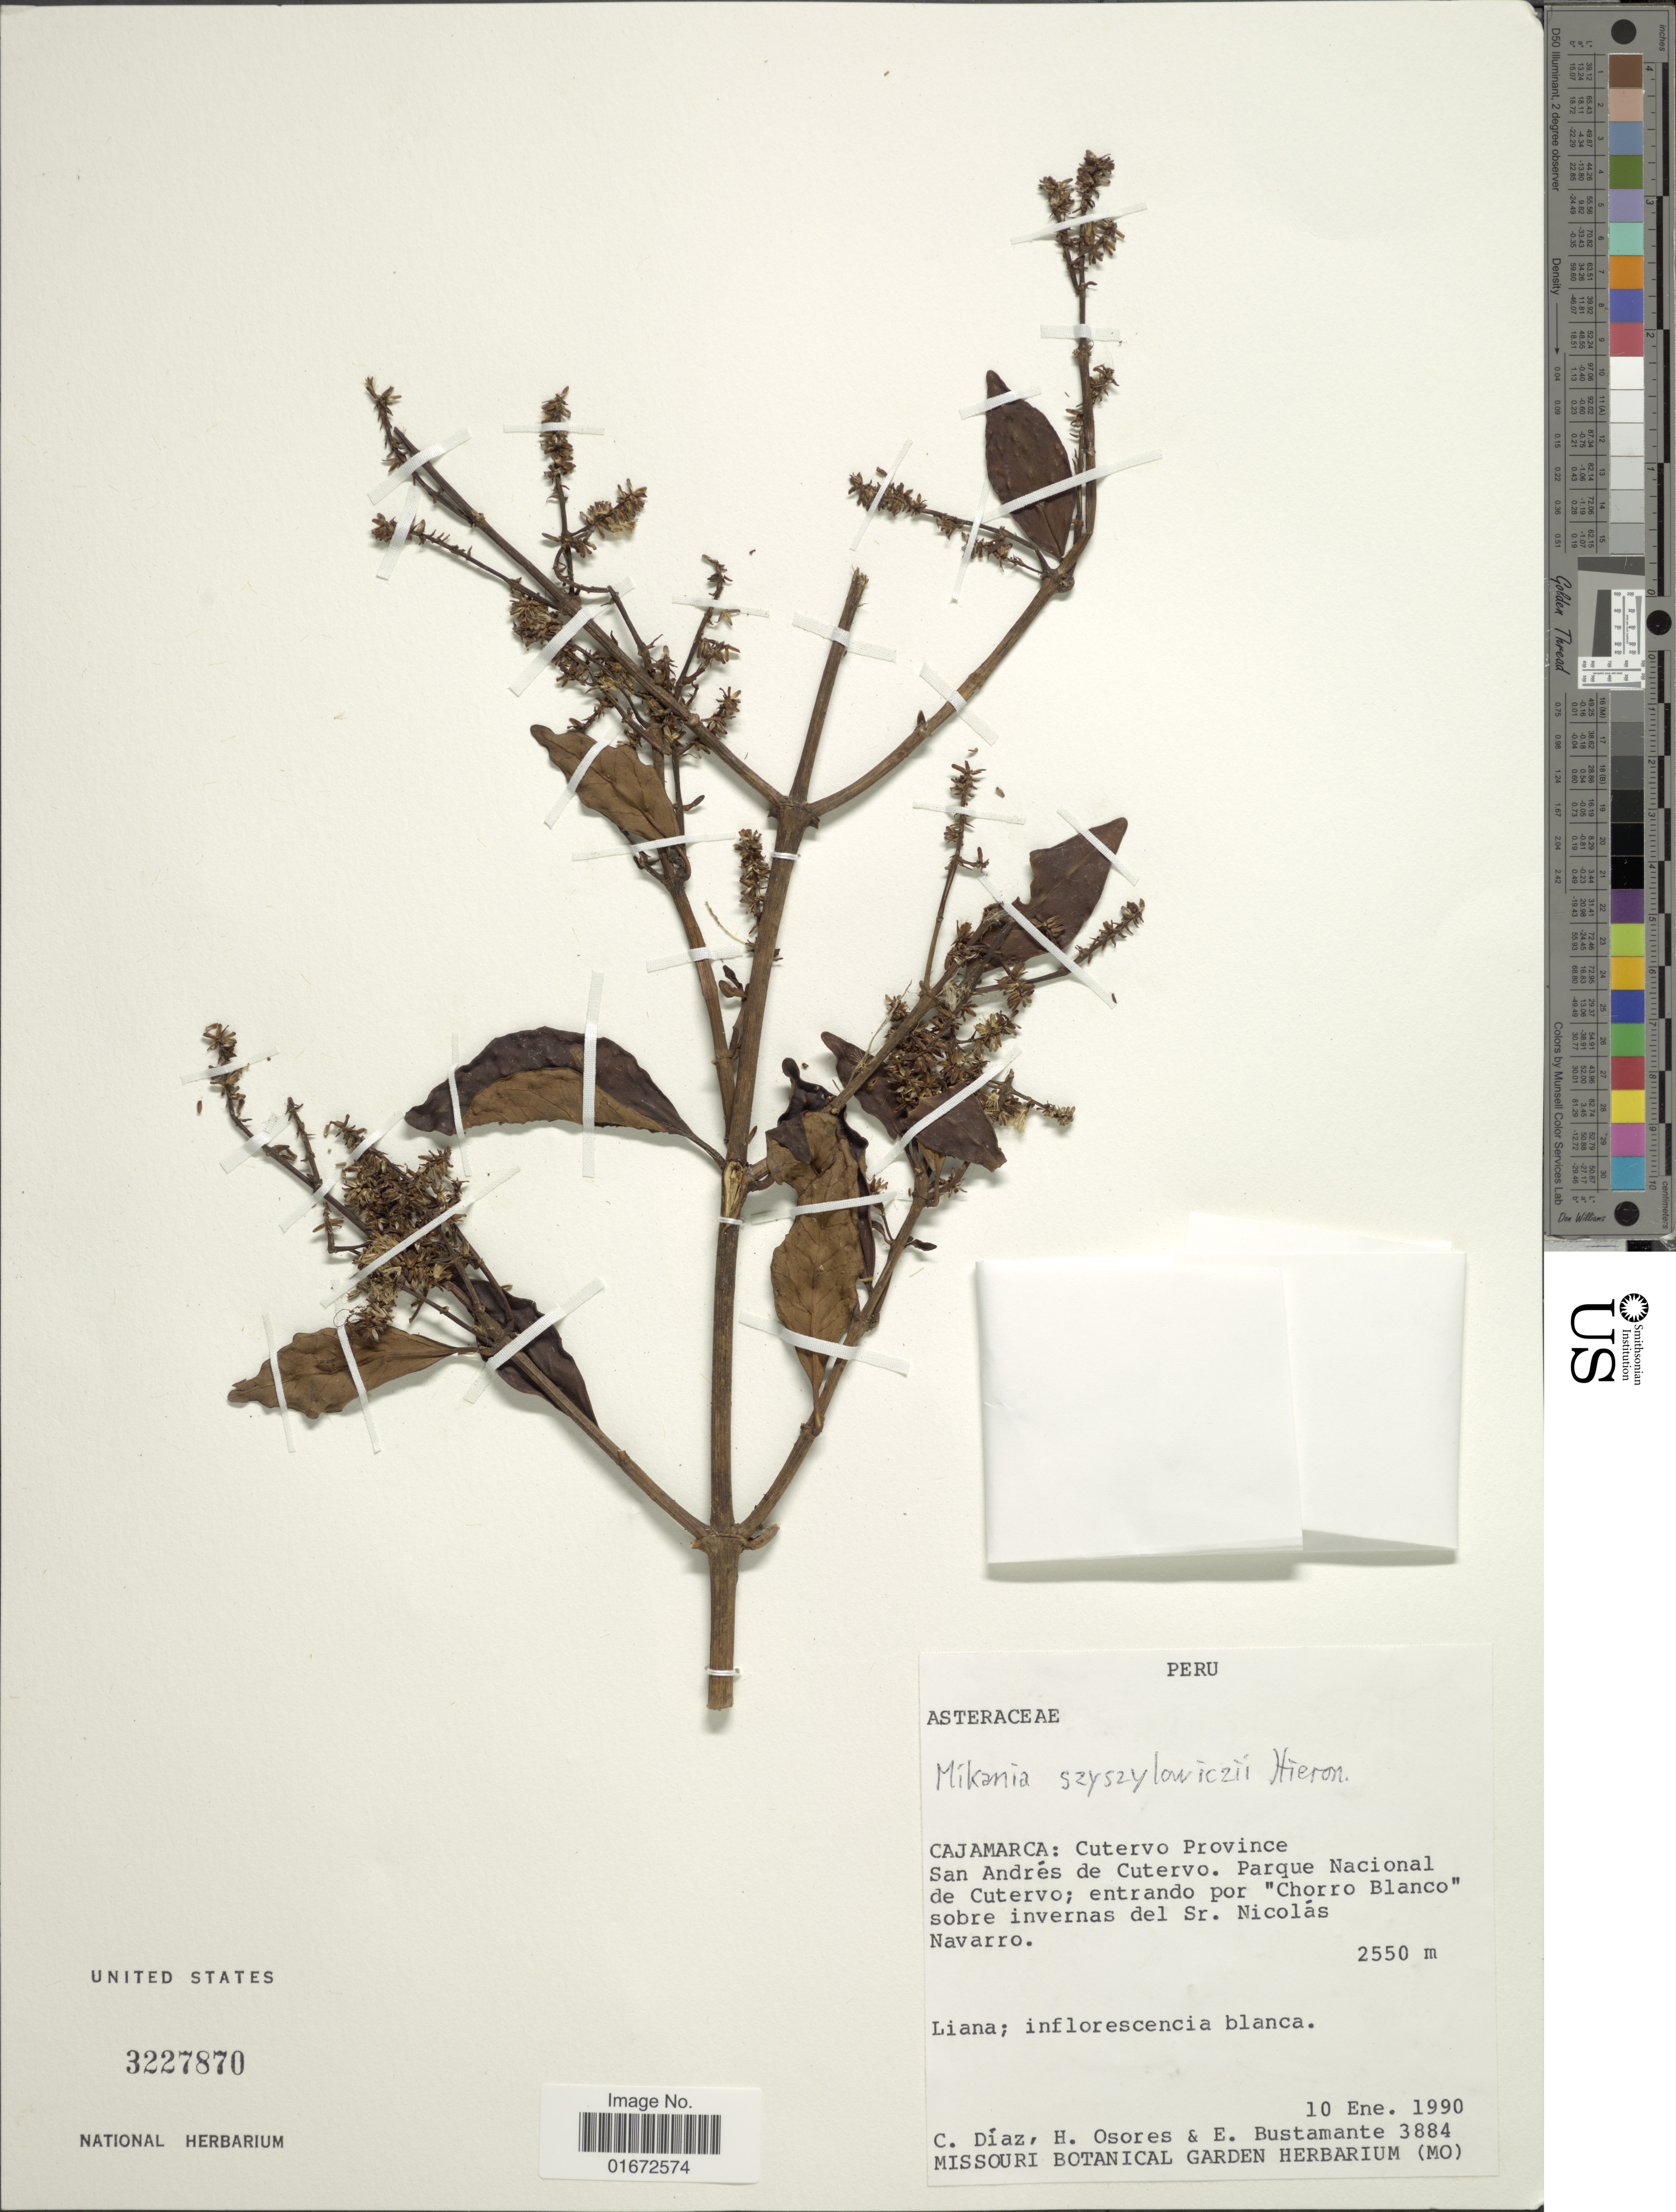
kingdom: Plantae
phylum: Tracheophyta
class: Magnoliopsida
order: Asterales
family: Asteraceae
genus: Mikania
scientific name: Mikania szyszylowiczii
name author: Hieron.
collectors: C. Díaz, H. Osores & E. Bustamante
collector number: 3884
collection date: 1990-01-10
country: Peru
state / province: Cajamarca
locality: Cajamarca: Cutervo Province. San Andrés de Cutervo. Parque Nacional de Cutervo; entrando por "Chorro Blanco" sobre ivernas del Sr. Nicolás Navarro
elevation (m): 2550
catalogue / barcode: US 3227870